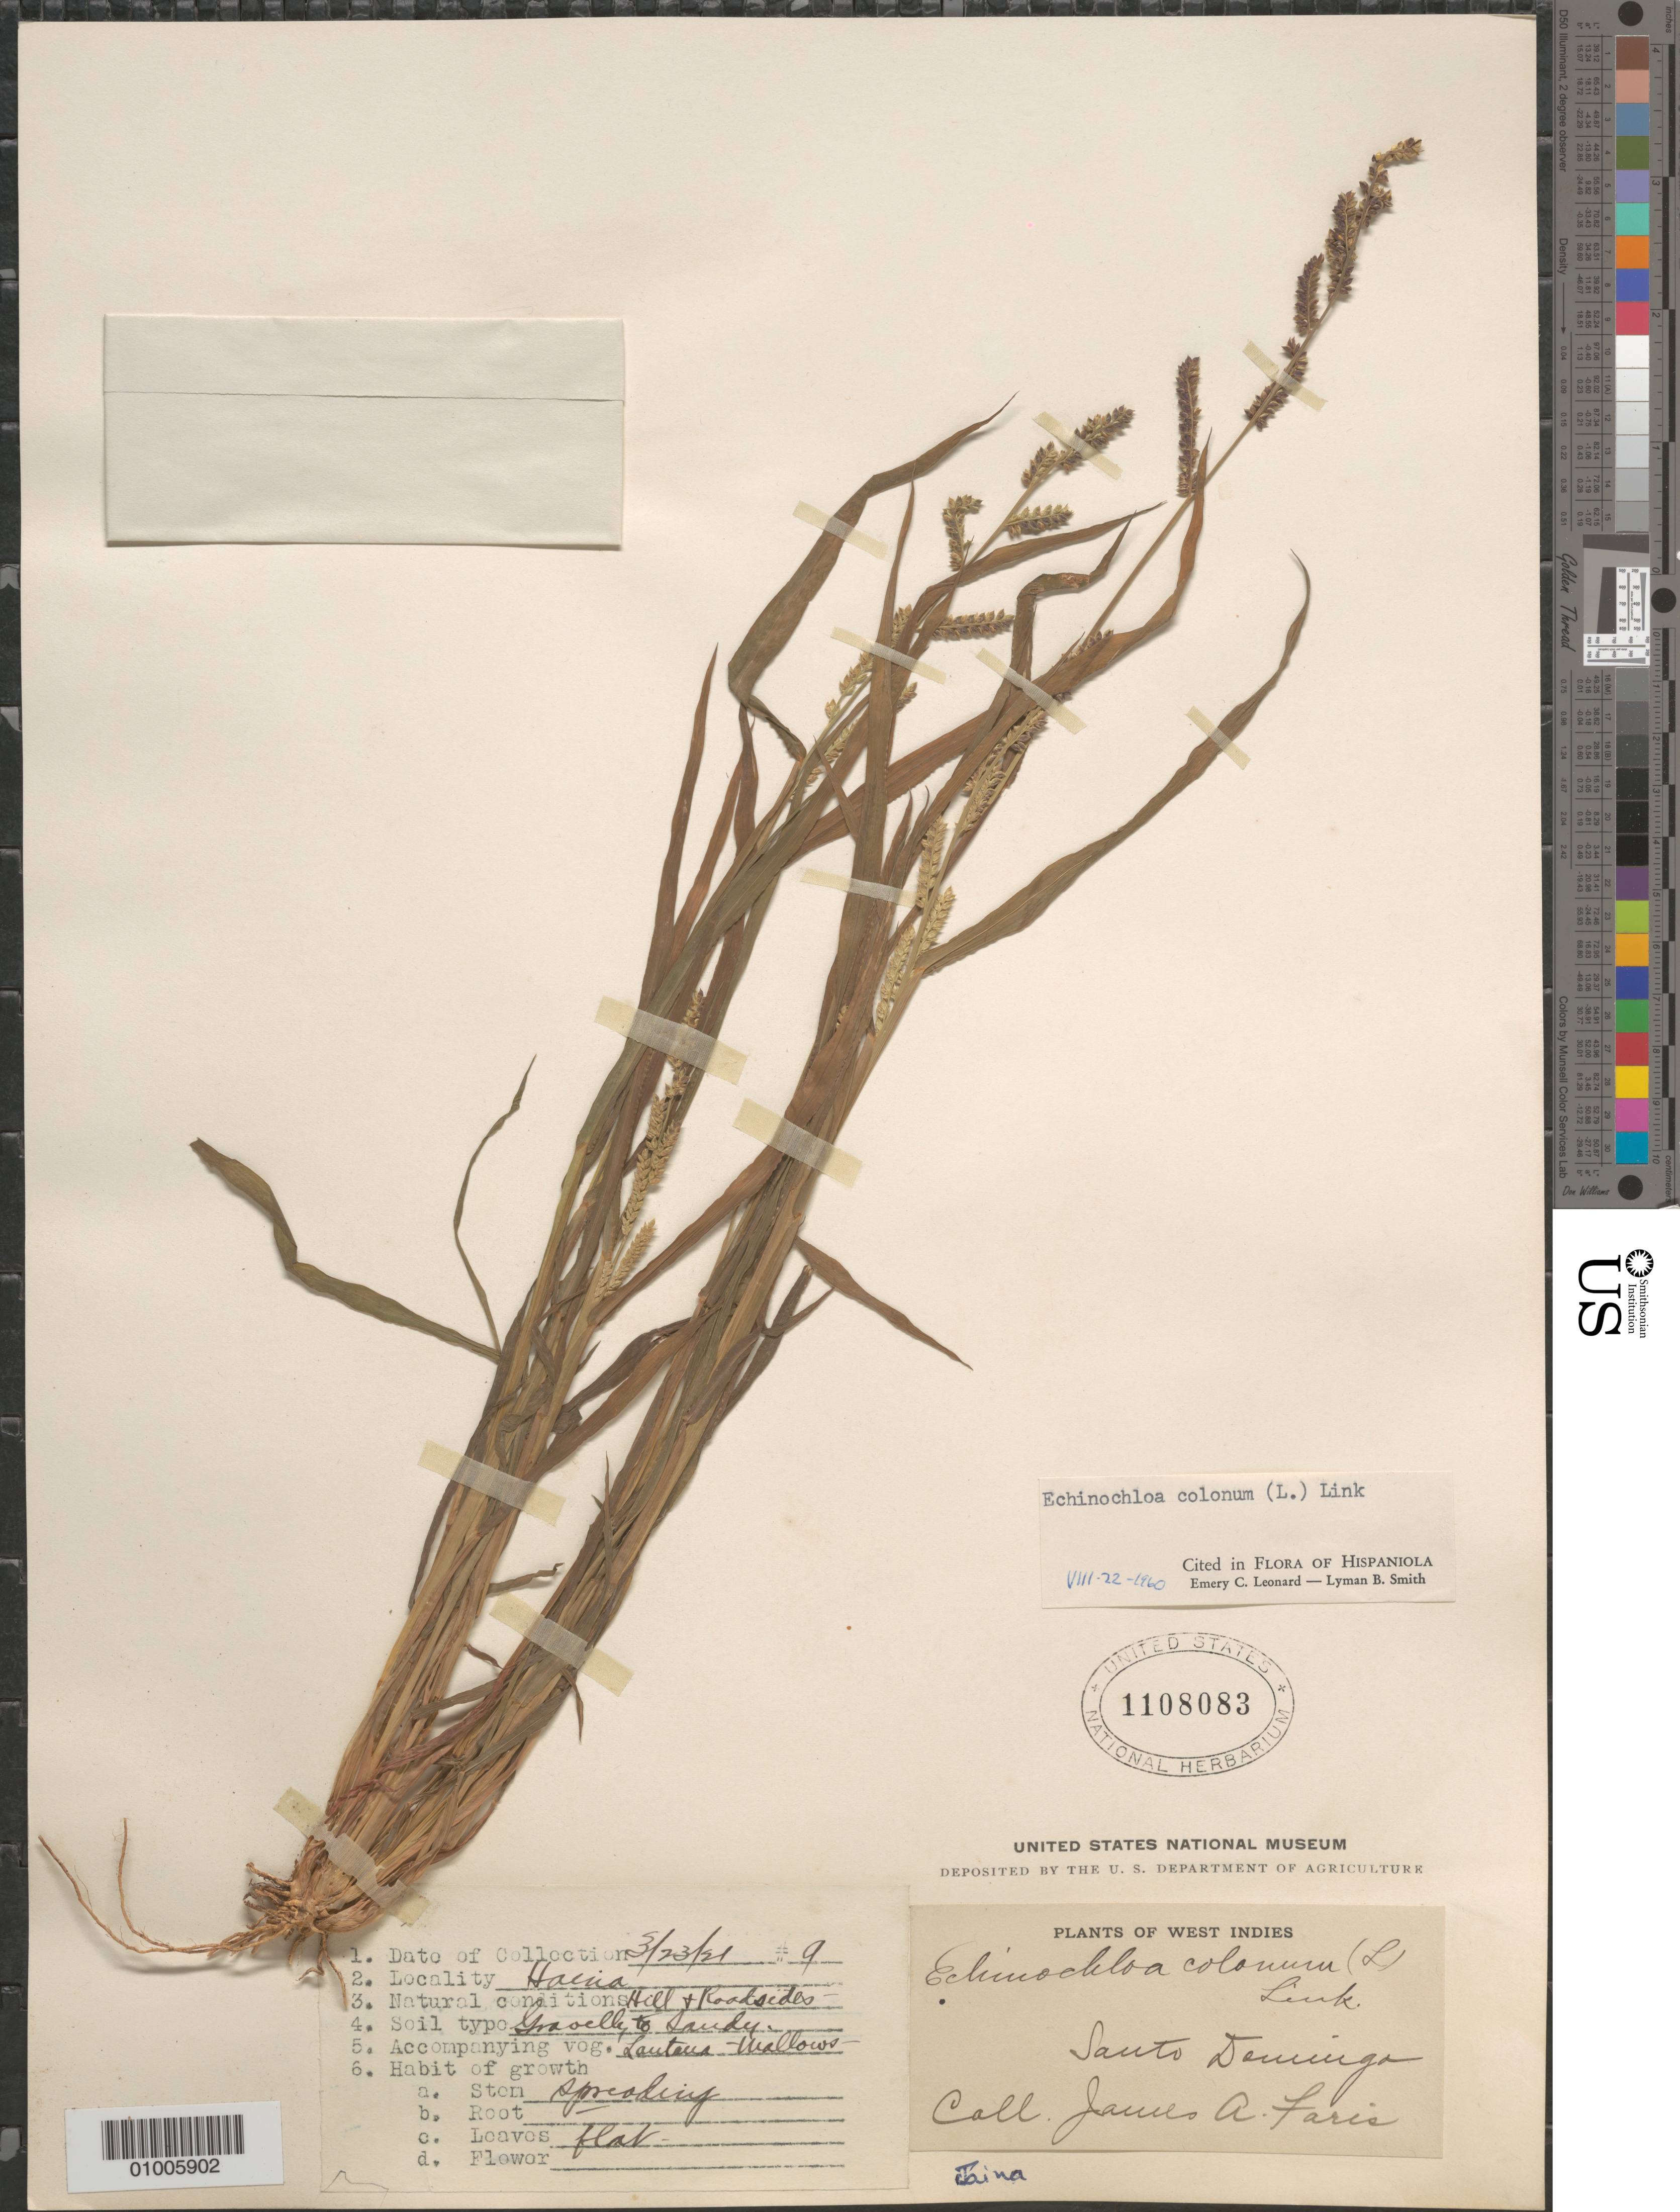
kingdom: Plantae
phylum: Tracheophyta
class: Liliopsida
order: Poales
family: Poaceae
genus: Echinochloa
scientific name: Echinochloa colona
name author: (L.) Link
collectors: J. Faris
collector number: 9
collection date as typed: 03 --- 1921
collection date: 1921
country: Dominican Republic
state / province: San Cristóbal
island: Hispaniola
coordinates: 0 N, 0 E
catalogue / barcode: US 1108083